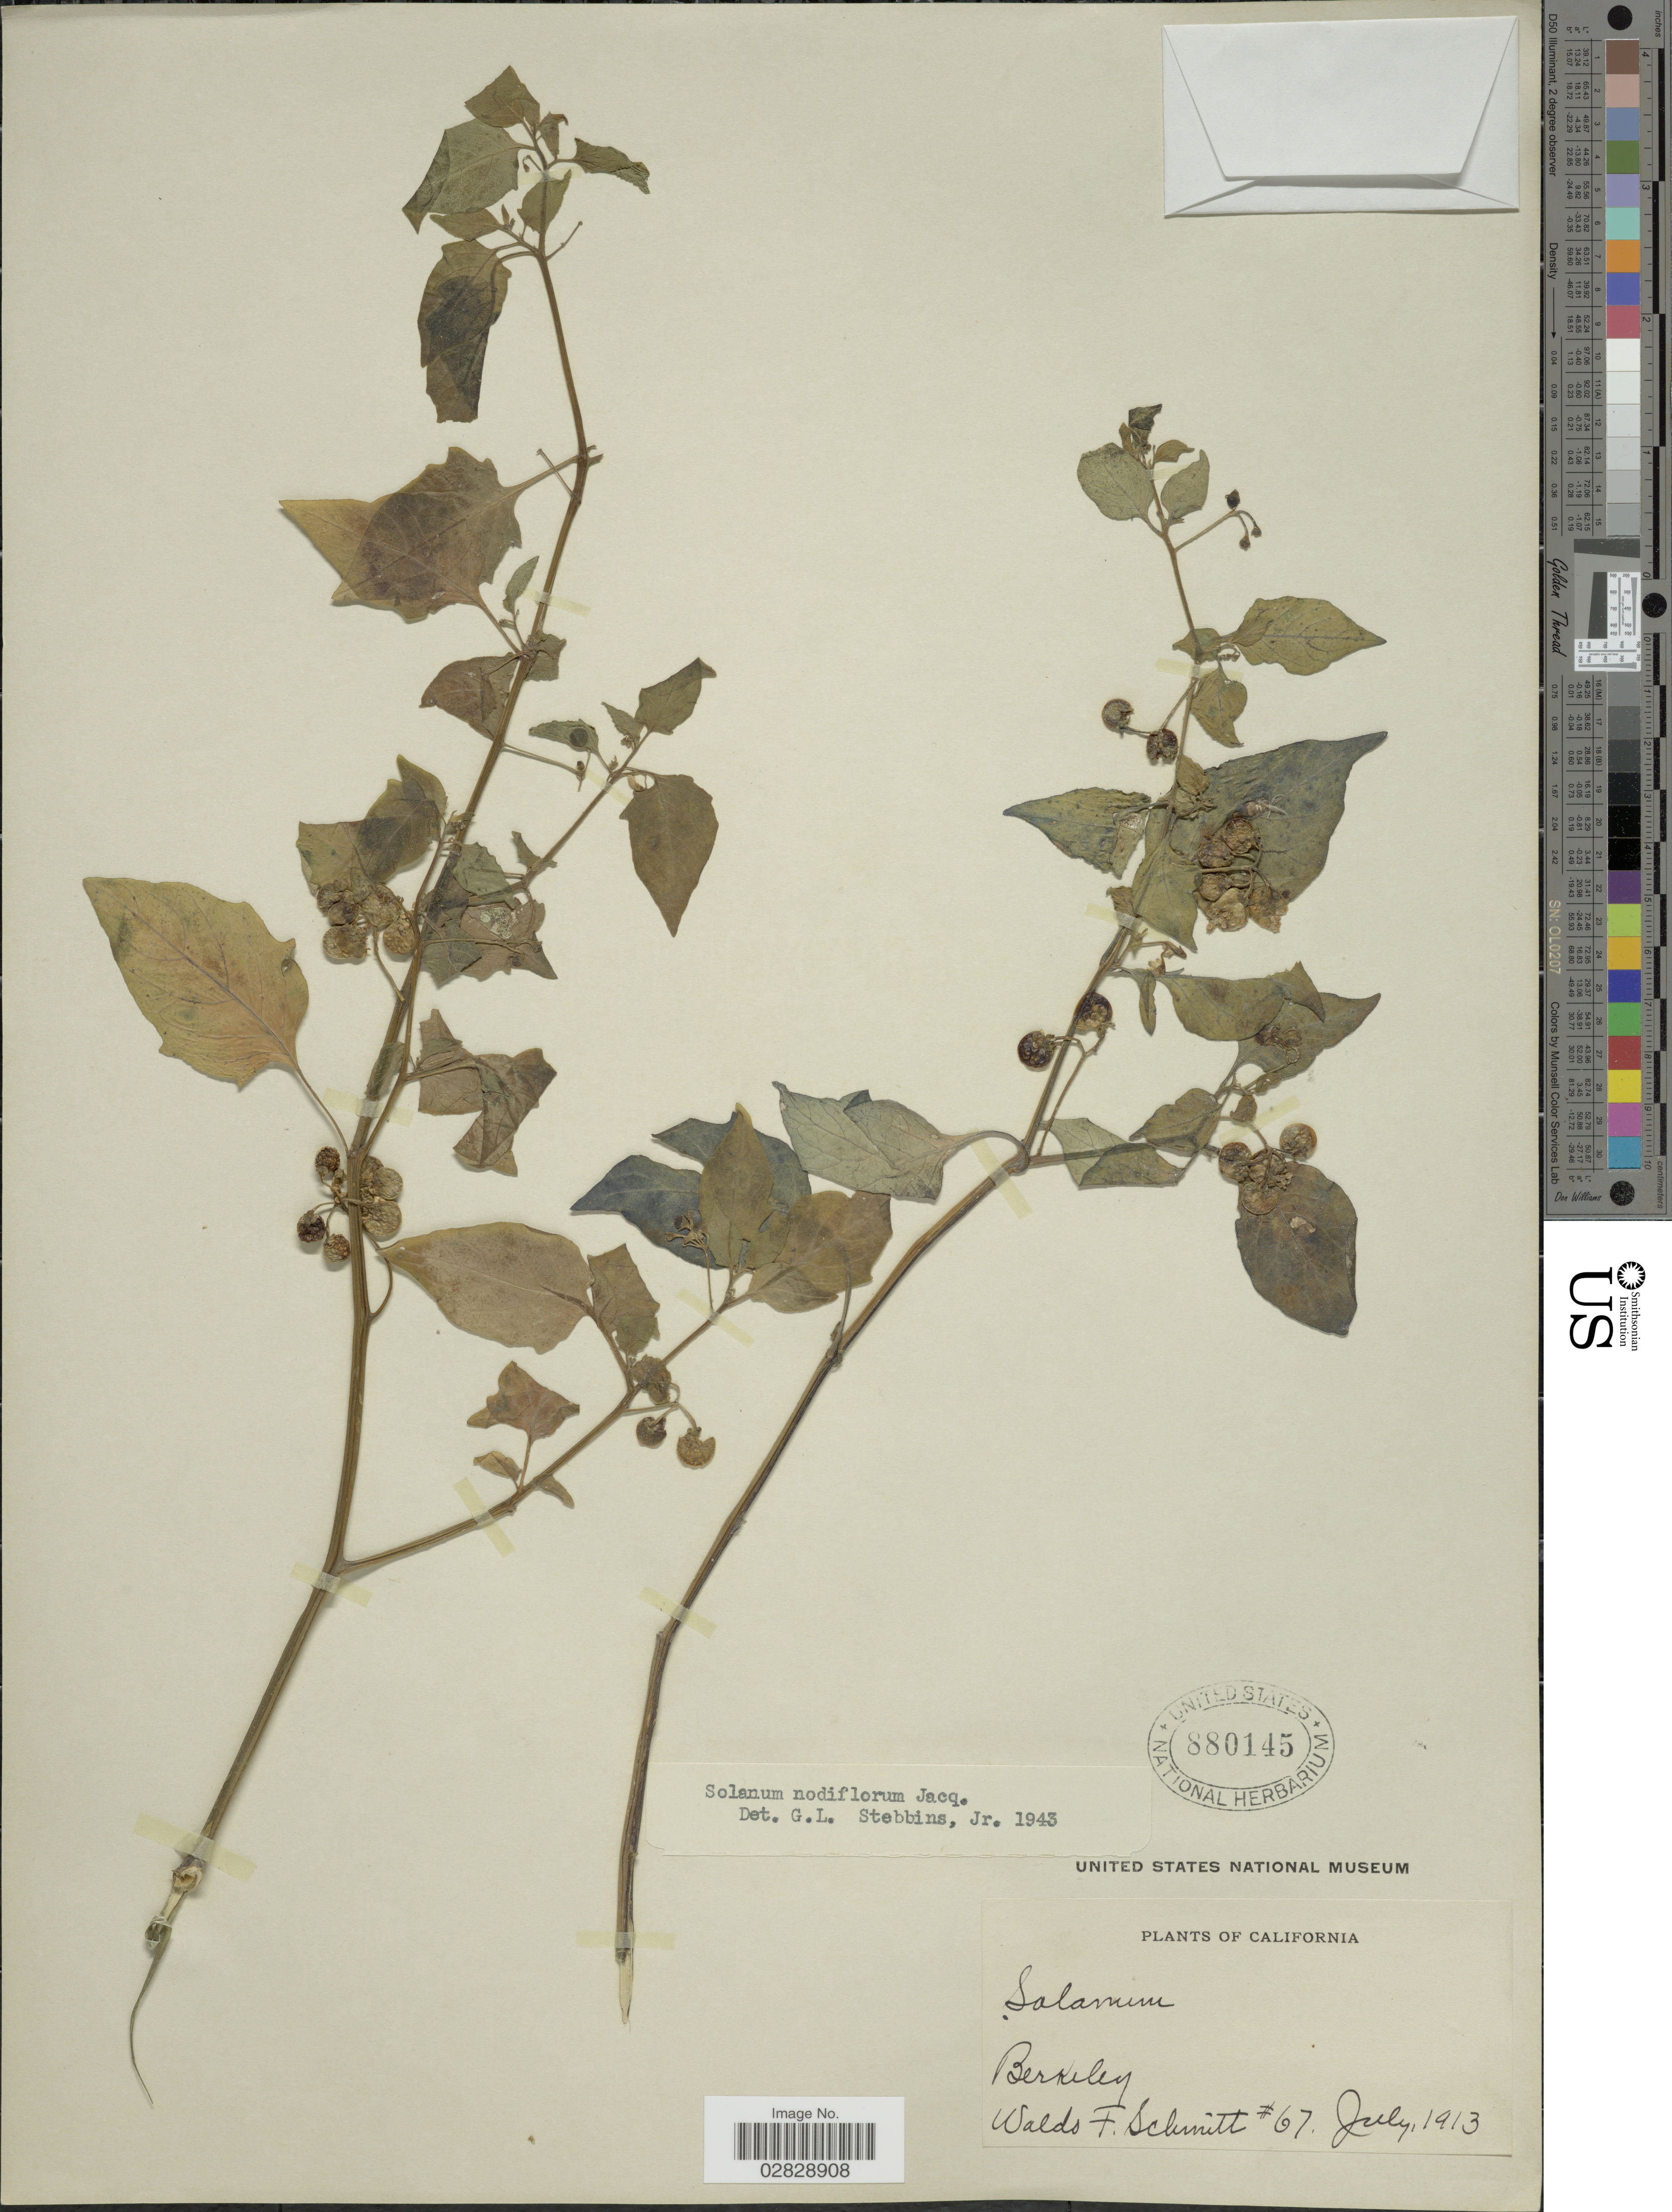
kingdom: Plantae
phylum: Tracheophyta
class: Magnoliopsida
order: Solanales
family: Solanaceae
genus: Solanum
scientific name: Solanum americanum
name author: Mill.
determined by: Knapp, S. D.; Särkinen, T.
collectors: W. F. Schmitt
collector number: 67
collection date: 1913-07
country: United States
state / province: California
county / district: Alameda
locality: Berkeley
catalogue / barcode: US 880145